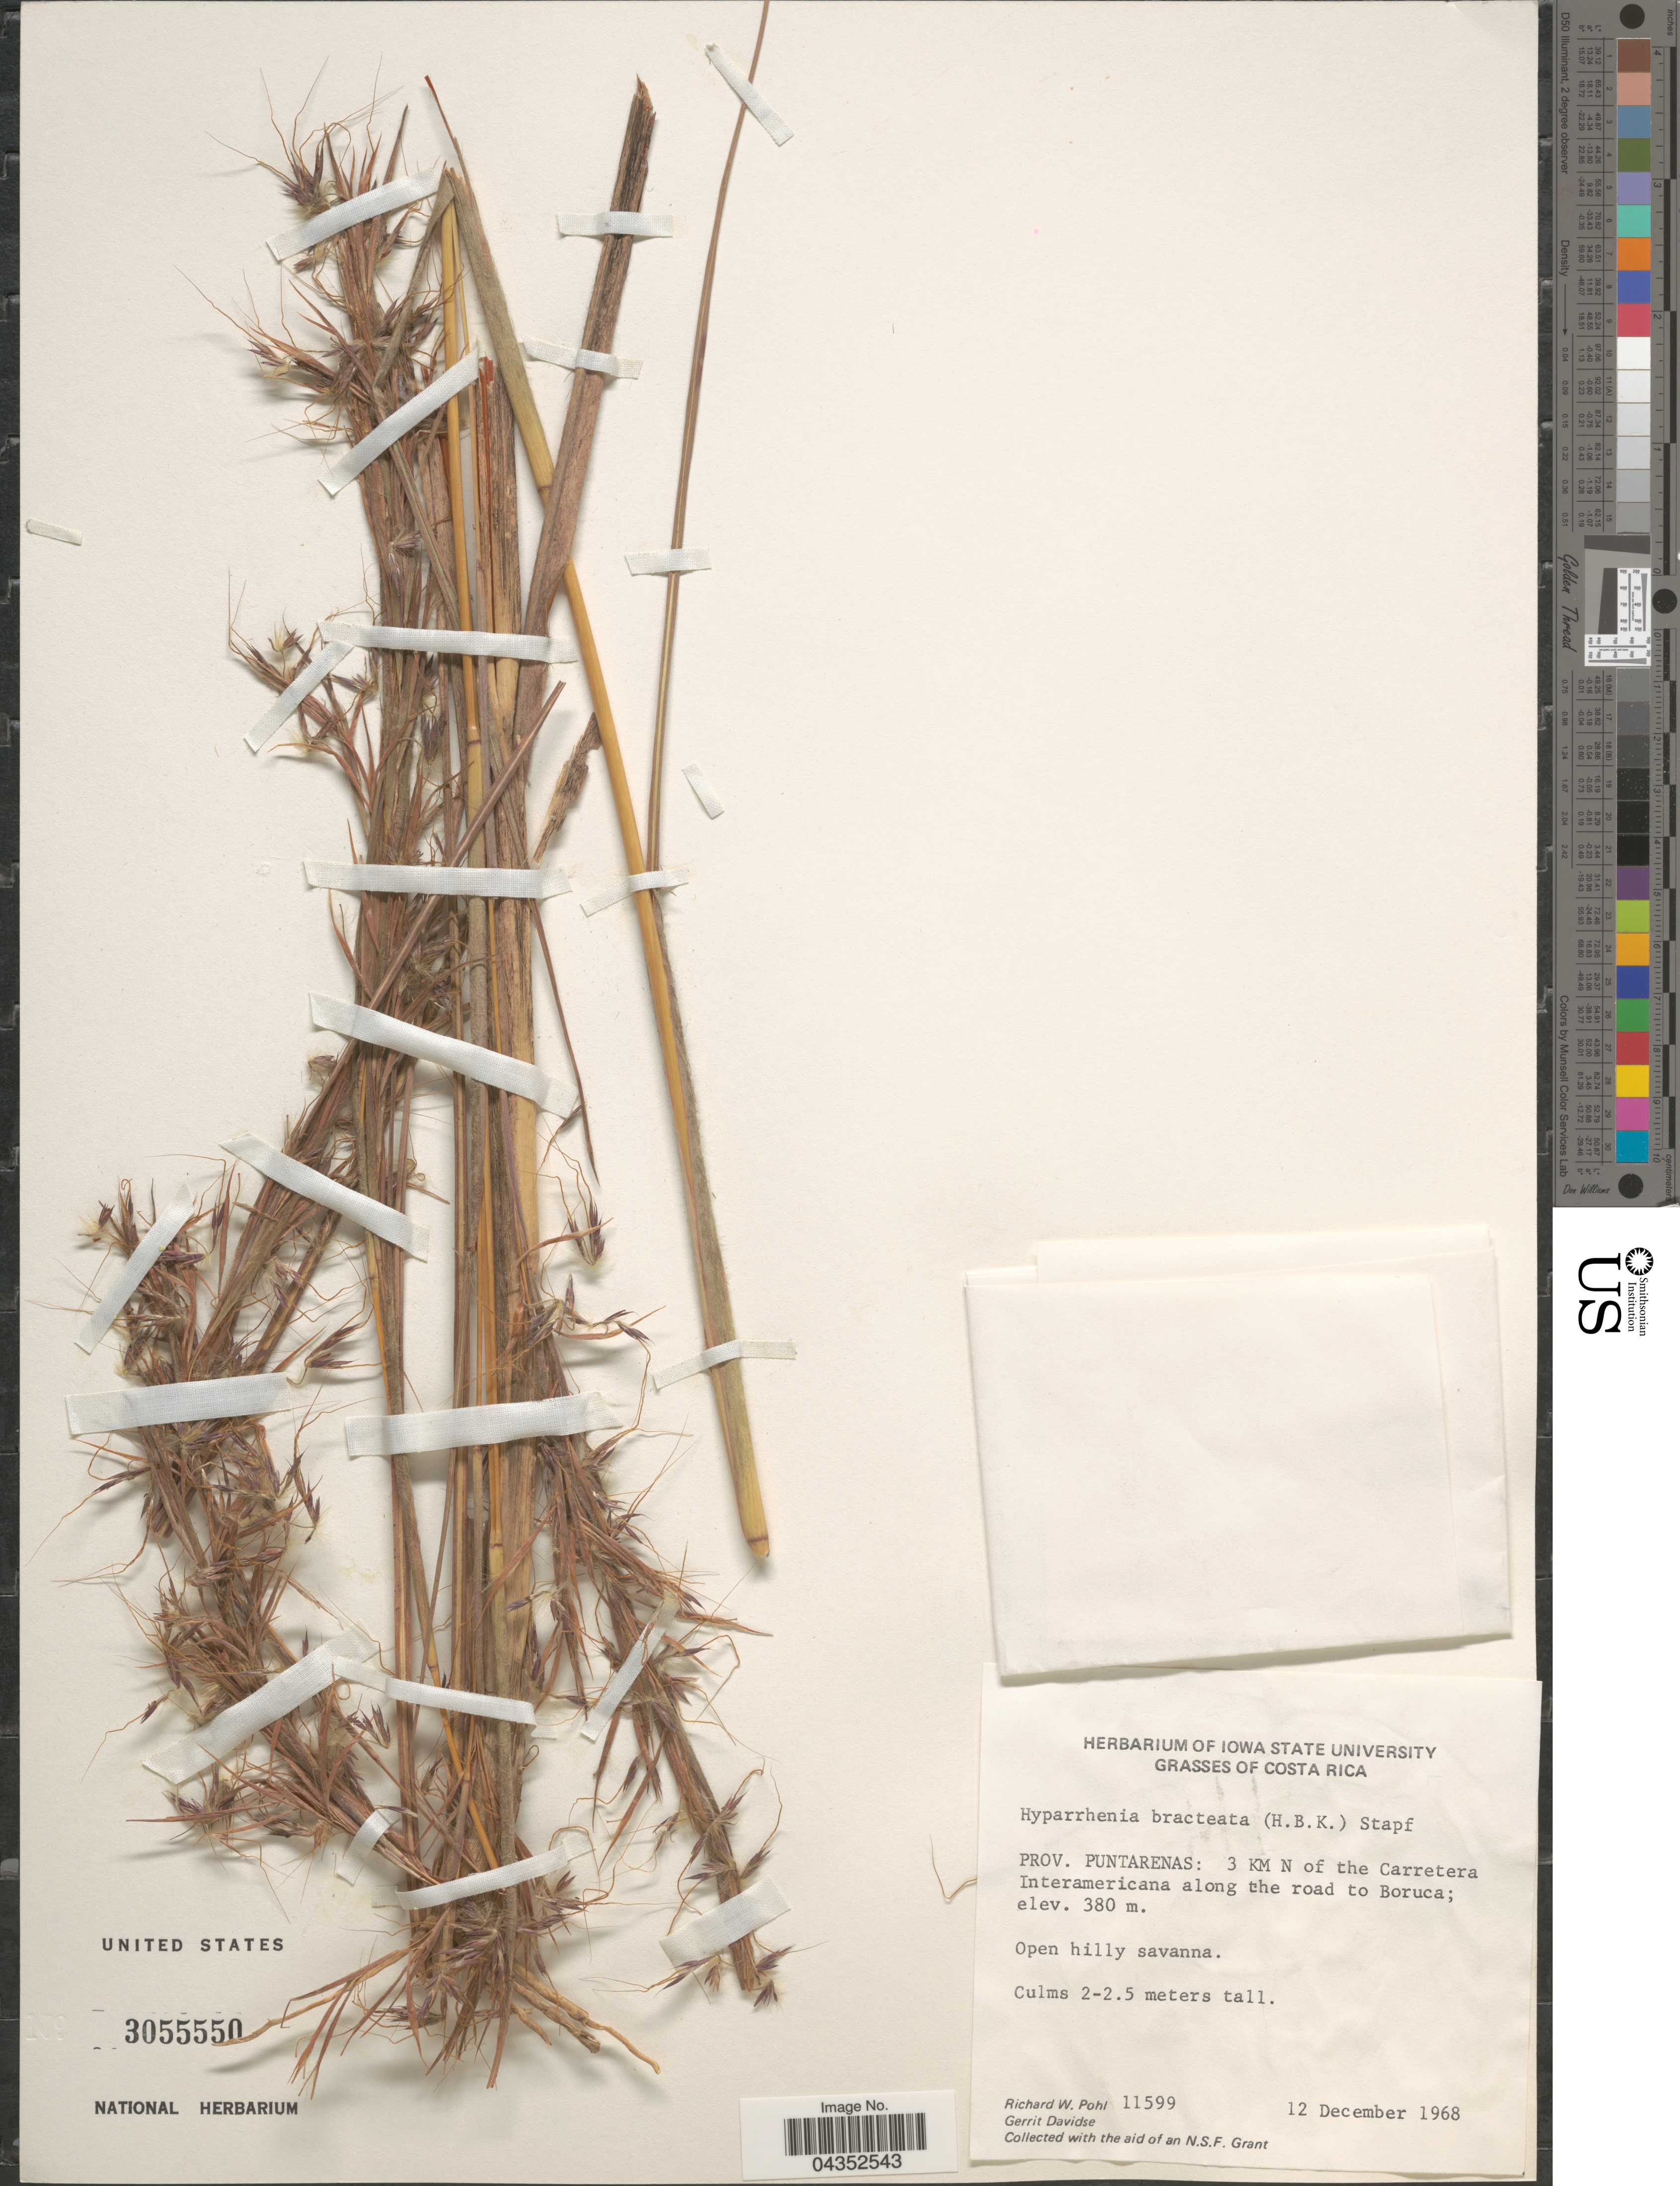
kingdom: Plantae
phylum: Tracheophyta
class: Liliopsida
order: Poales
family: Poaceae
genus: Hyparrhenia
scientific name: Hyparrhenia bracteata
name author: (Humb. & Bonpl.) Stapf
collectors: R. W. Pohl & G. Davidse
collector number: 11599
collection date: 1968-12-12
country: Costa Rica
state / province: Puntarenas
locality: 3 Km N of the Carretera Interamericana along the road to Boruca. Open hilly savanna.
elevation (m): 380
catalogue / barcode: US 3055550